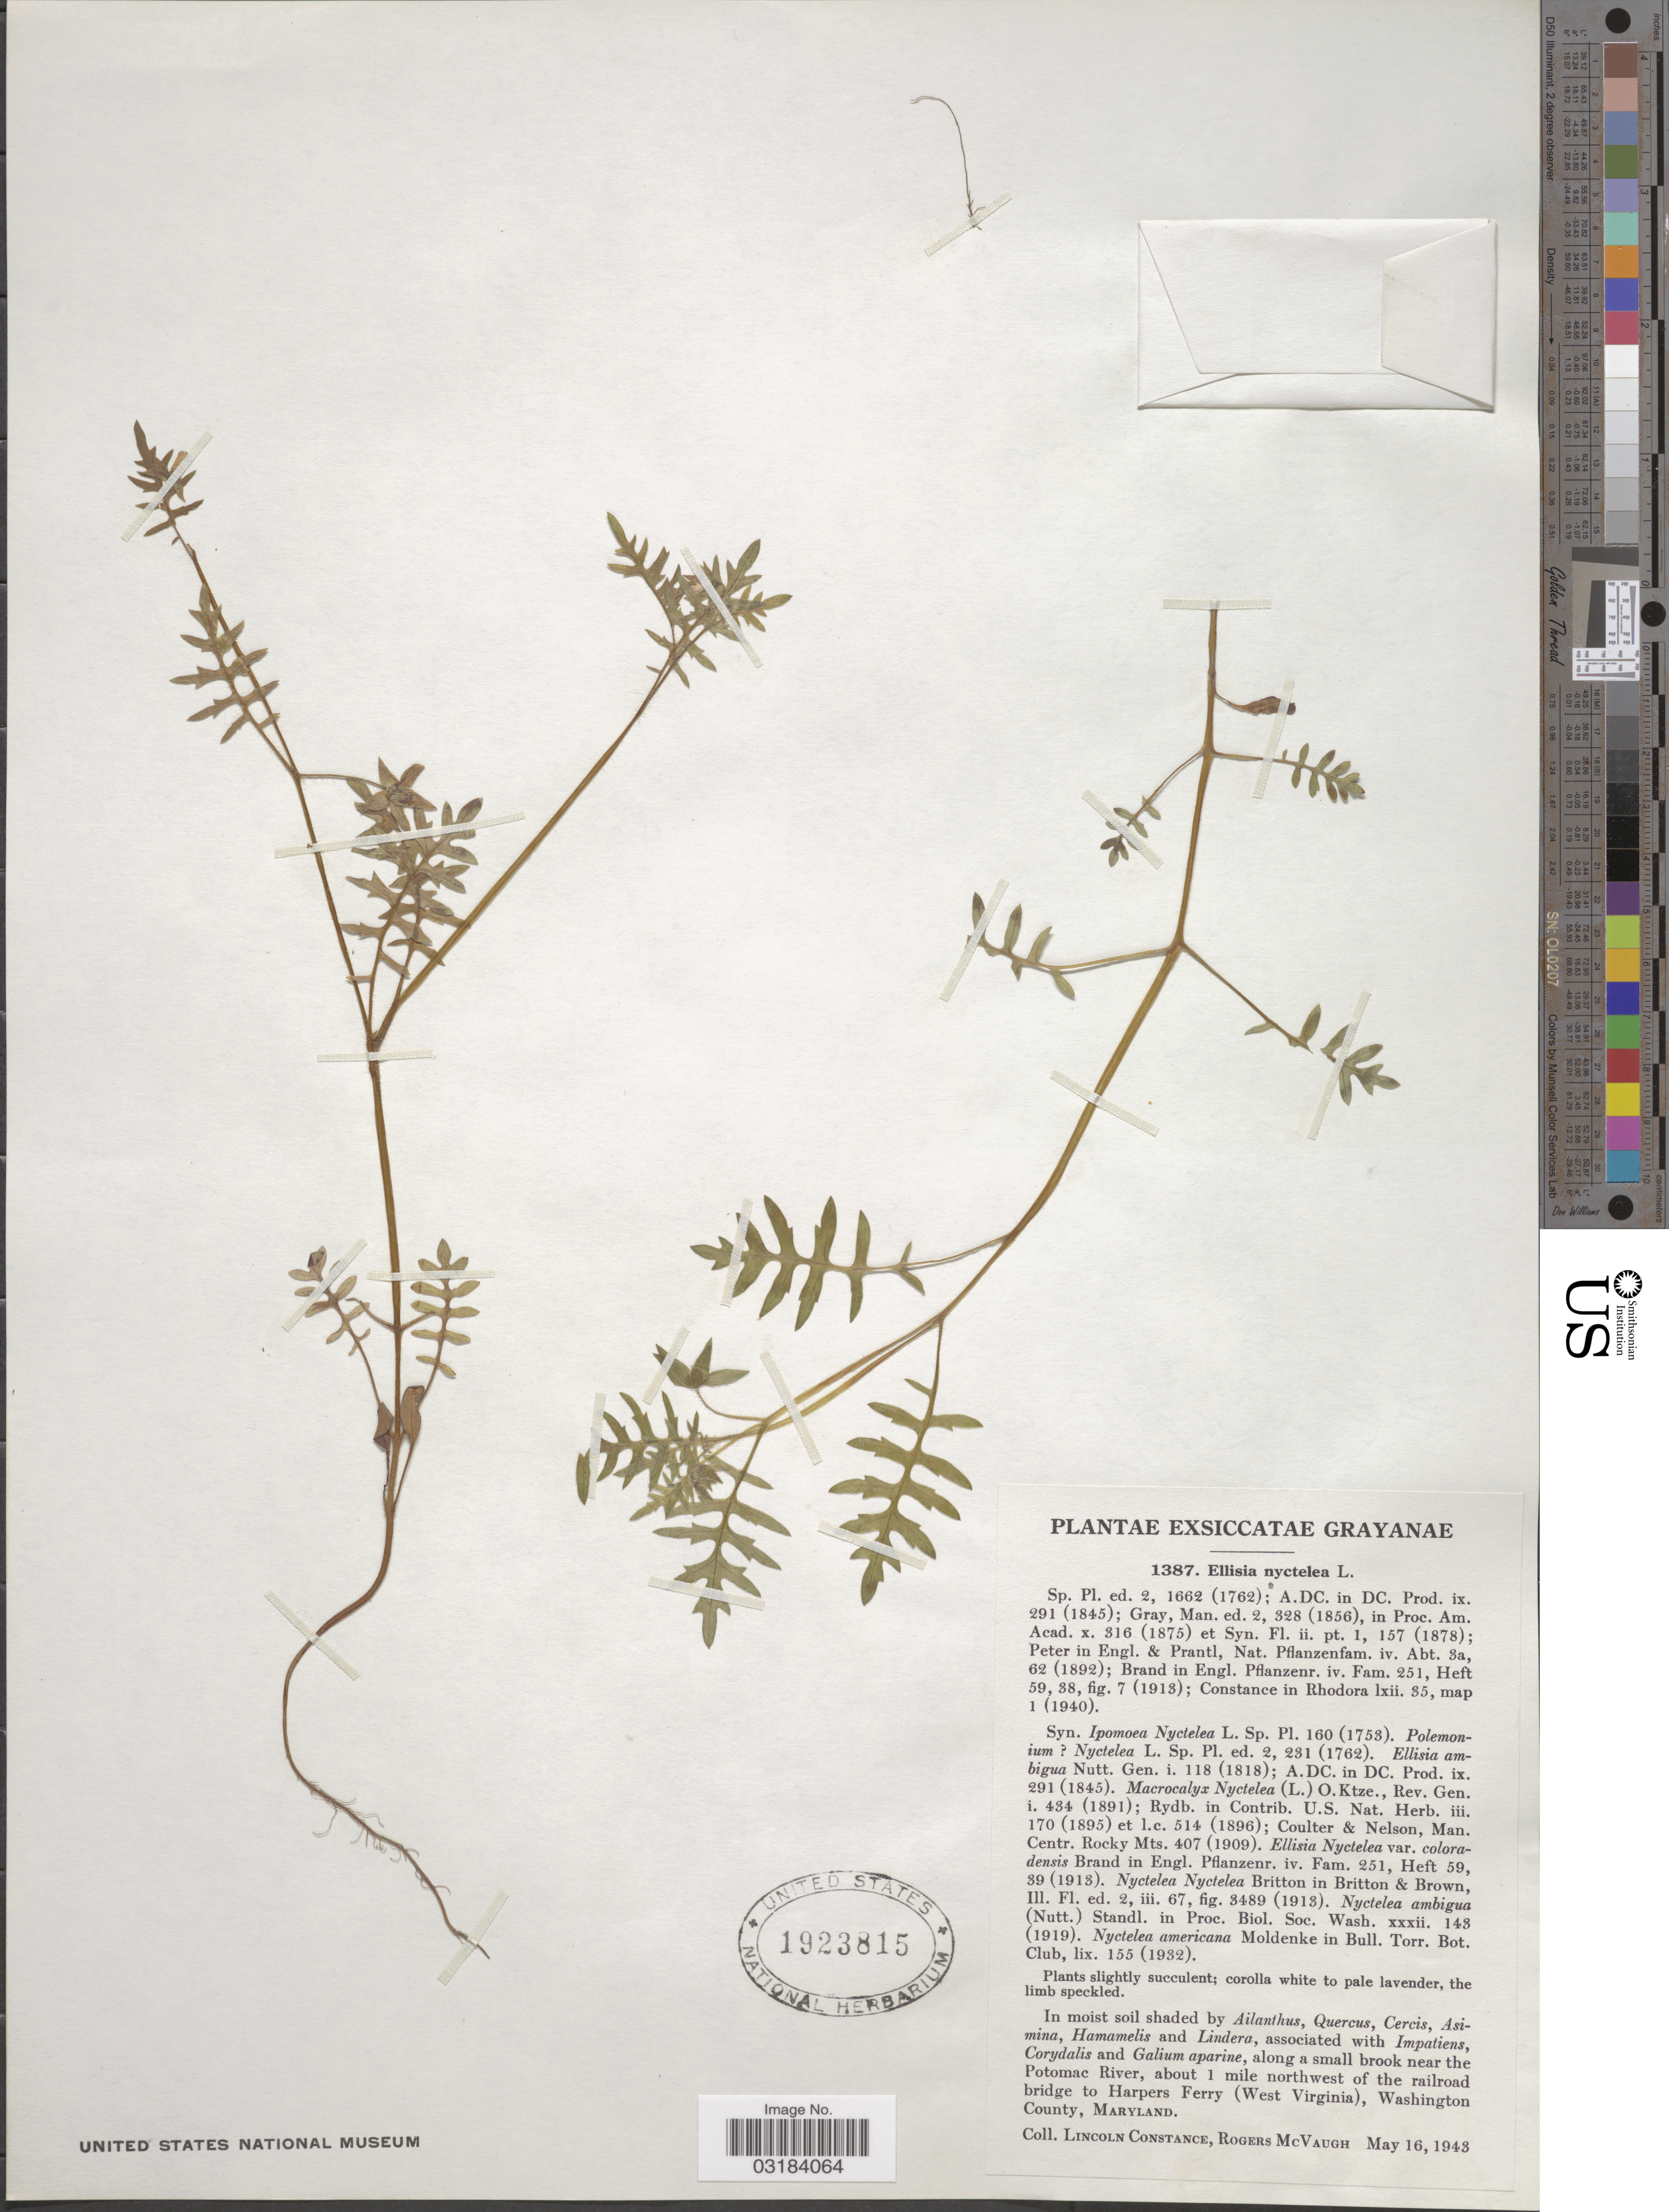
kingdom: Plantae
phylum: Tracheophyta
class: Magnoliopsida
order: Boraginales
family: Hydrophyllaceae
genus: Ellisia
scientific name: Ellisia nyctelea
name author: L.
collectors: L. Constance & R. McVaugh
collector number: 1387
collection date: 1943-05-16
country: United States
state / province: Maryland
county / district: Washington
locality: Along a small brook near the Potomac River, about 1 mile northwest of the railroad bridge, to Harpers Ferry (West Virginia), Washington County.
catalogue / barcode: US 1923815